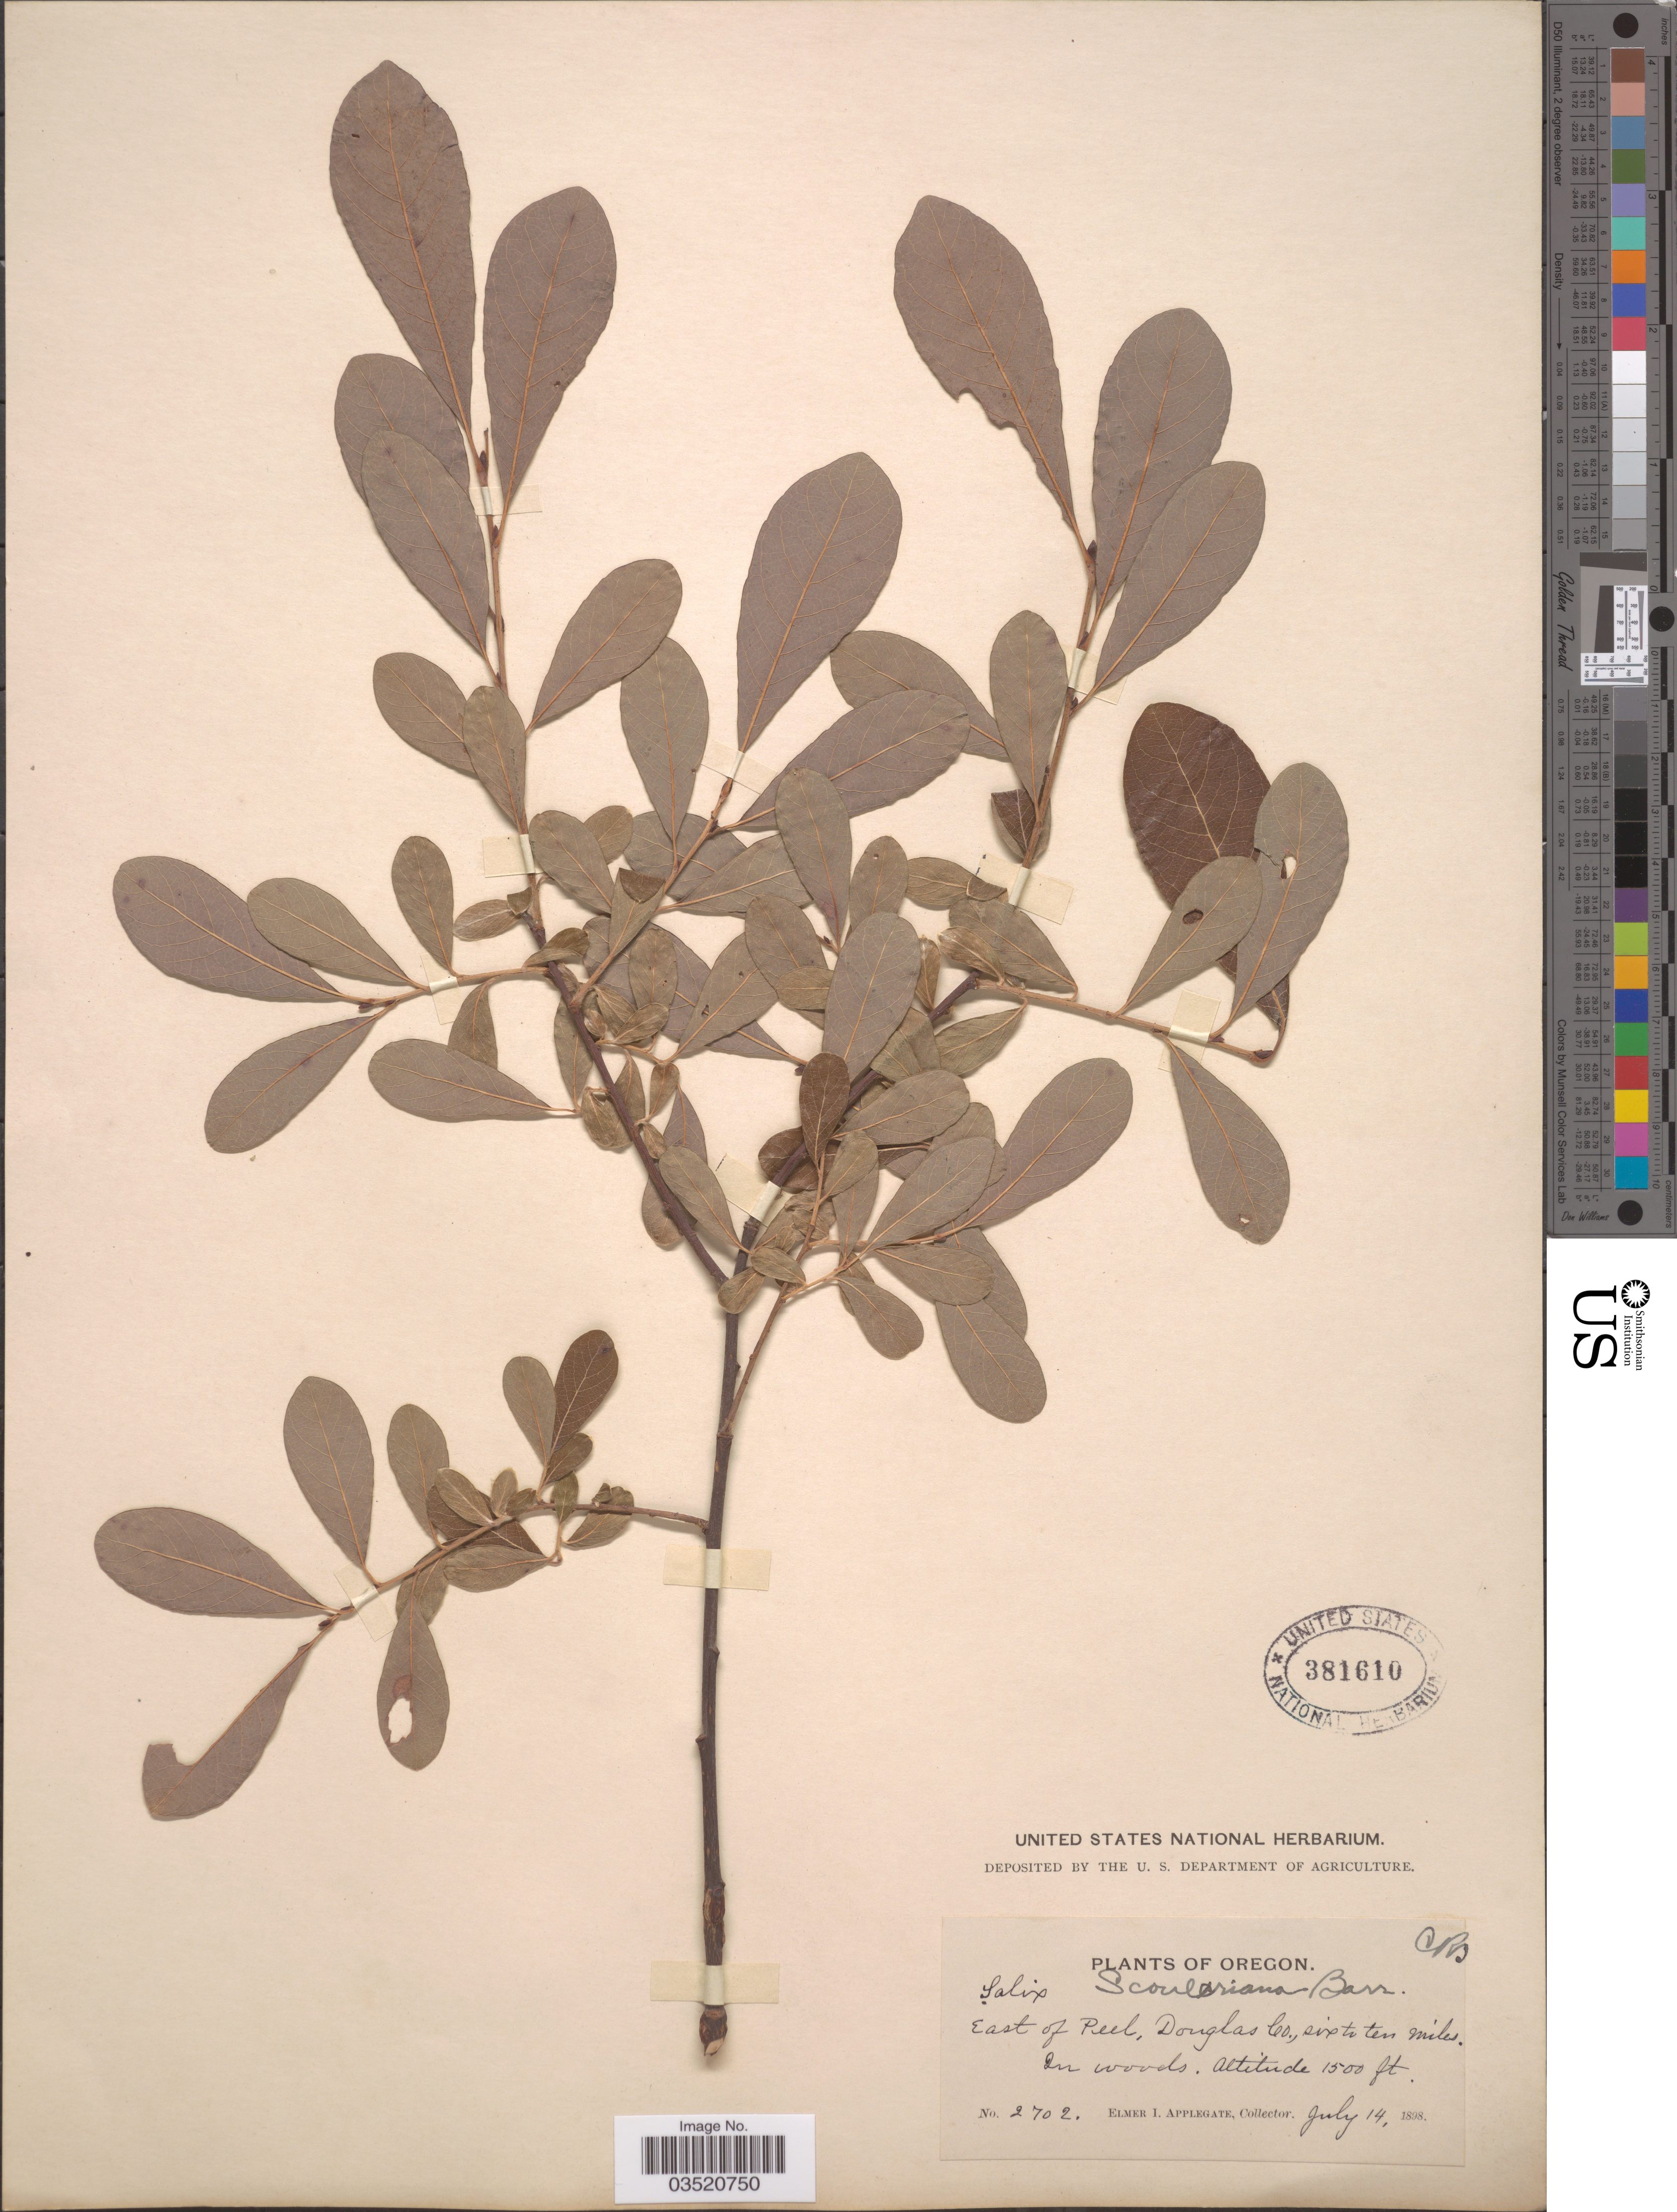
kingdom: Plantae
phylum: Tracheophyta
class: Magnoliopsida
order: Malpighiales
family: Salicaceae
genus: Salix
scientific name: Salix scouleriana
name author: Barratt ex Hook.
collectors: E. I. Applegate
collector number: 2702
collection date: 1898-07-14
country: United States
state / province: Oregon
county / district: Douglas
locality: East of Peel, Douglas Co., six to ten miles.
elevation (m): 457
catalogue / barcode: US 381610